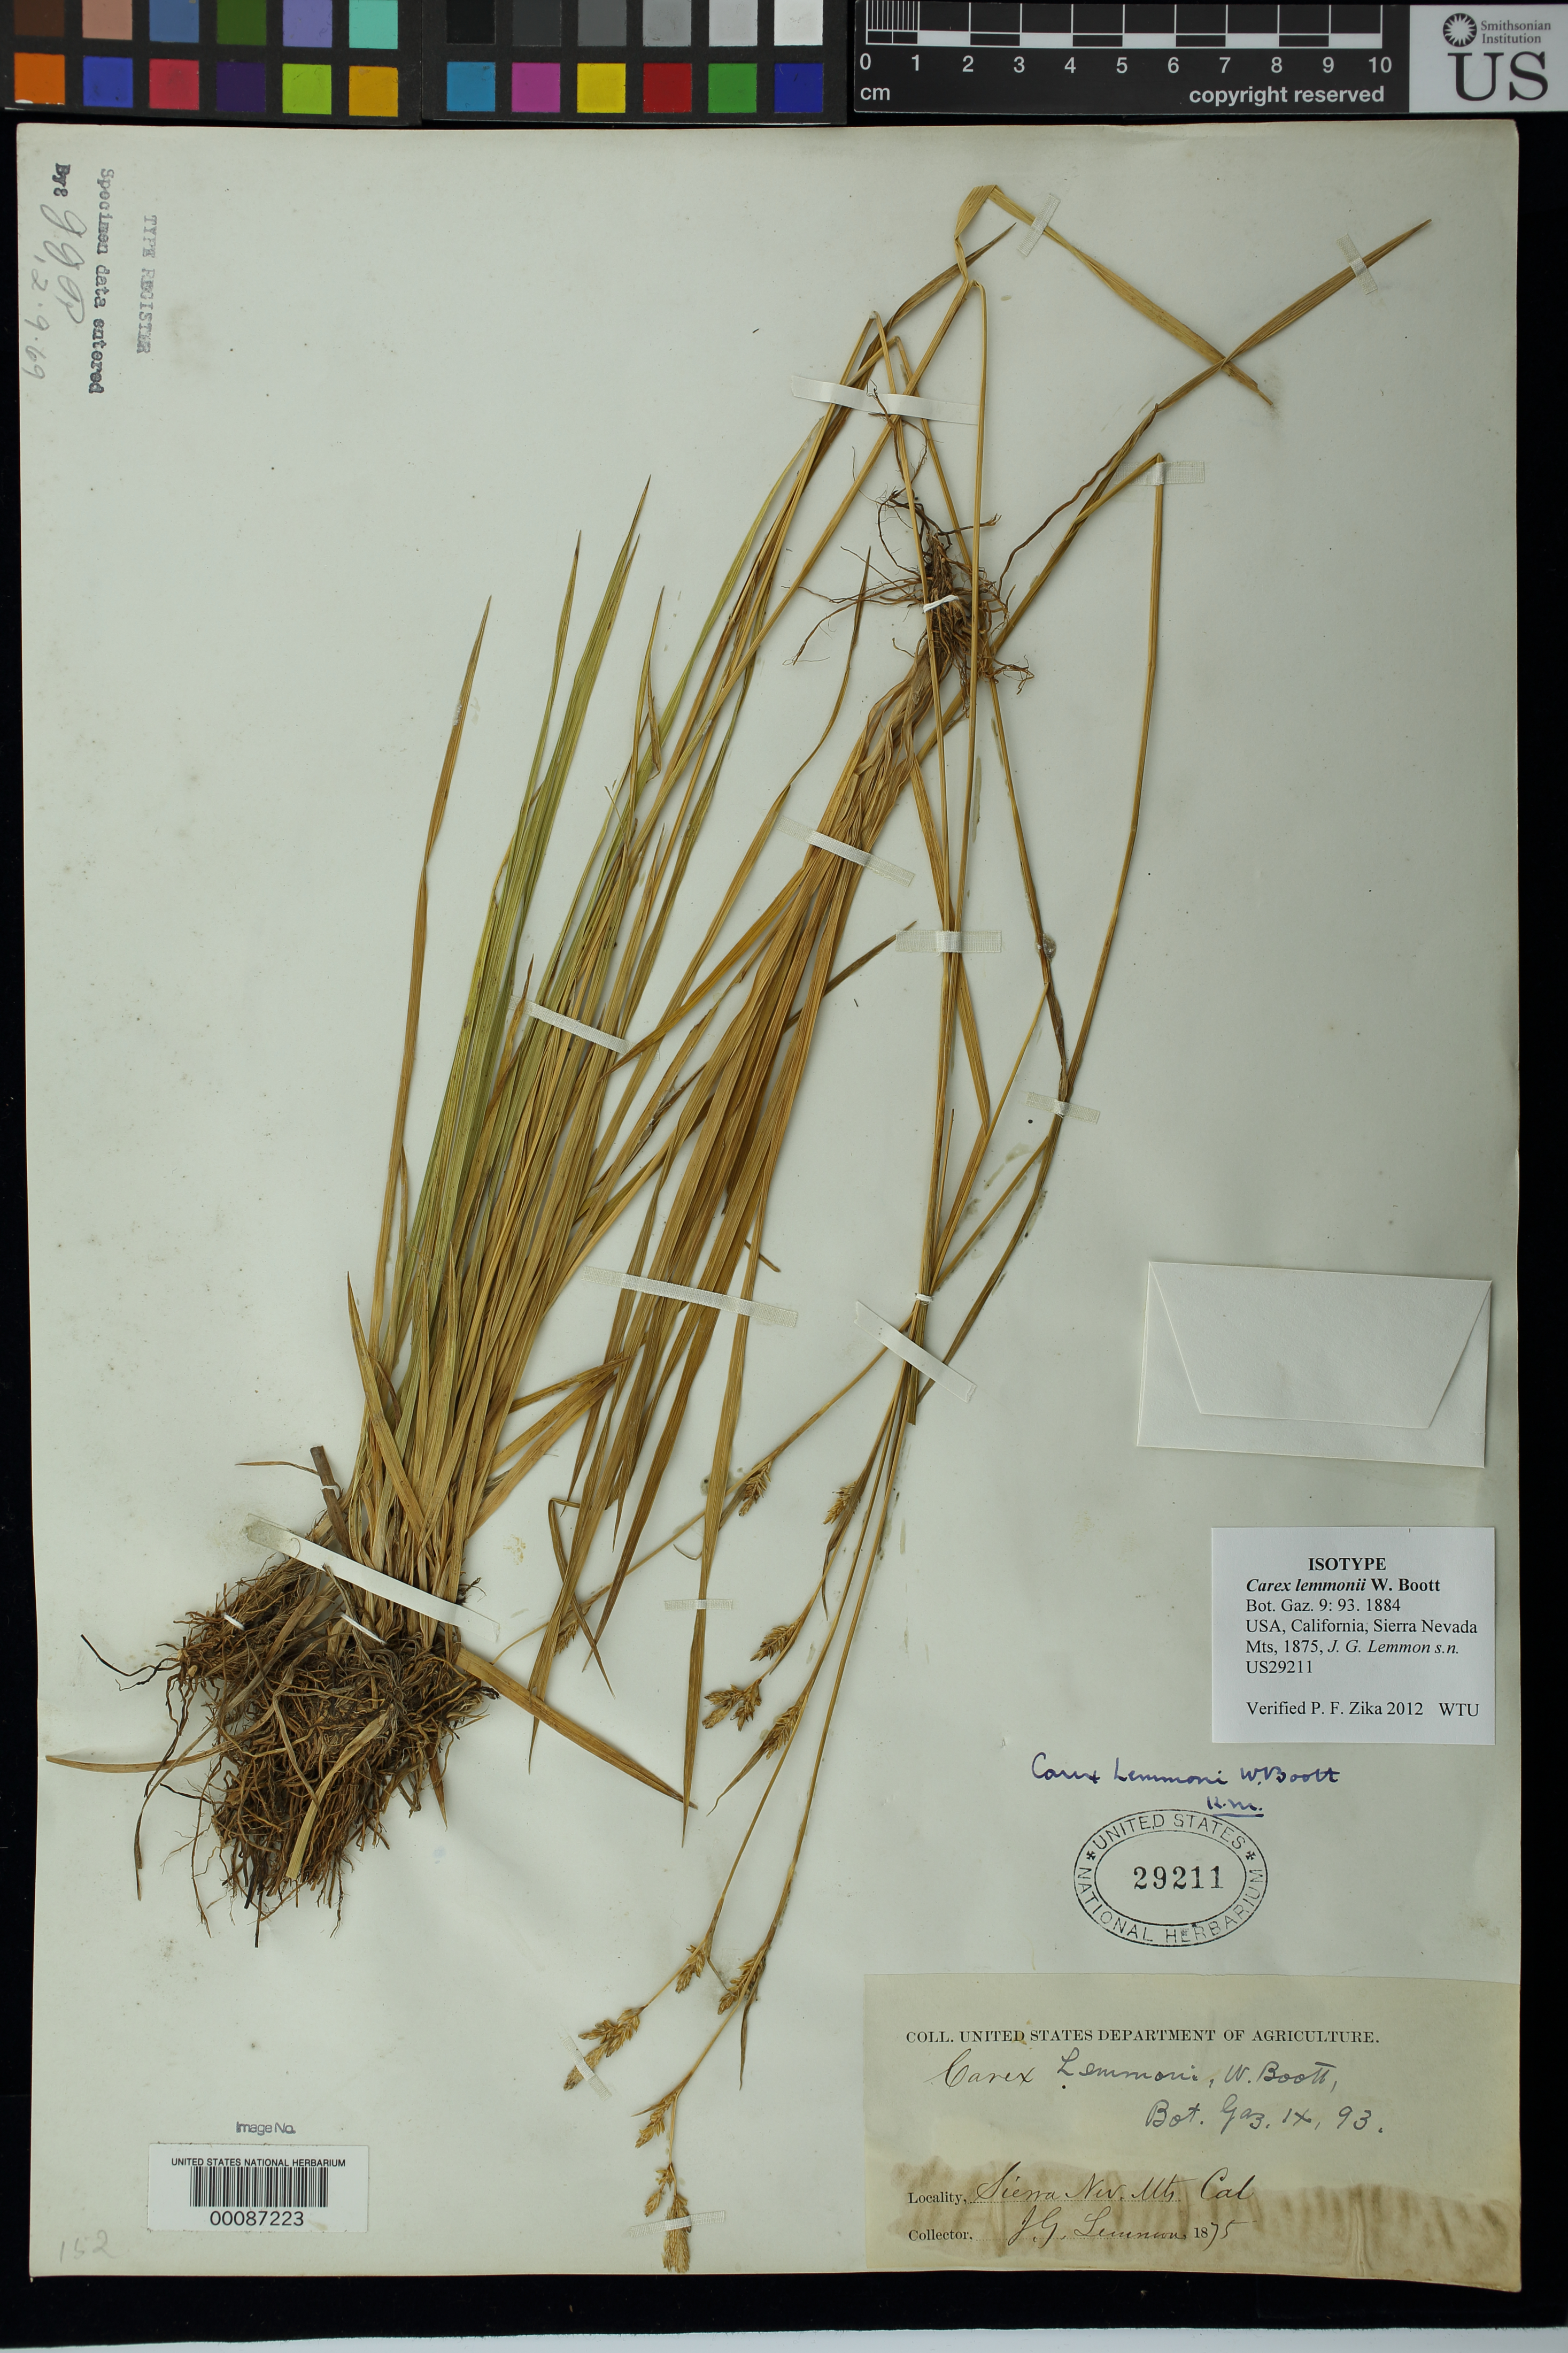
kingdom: Plantae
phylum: Tracheophyta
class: Liliopsida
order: Poales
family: Cyperaceae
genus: Carex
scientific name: Carex lemmonii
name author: W. Boott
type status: Isotype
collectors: J. G. Lemmon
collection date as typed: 1875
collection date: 1875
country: United States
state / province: California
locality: Sierra Nev. [Nevada] Mts.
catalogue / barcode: US 29211